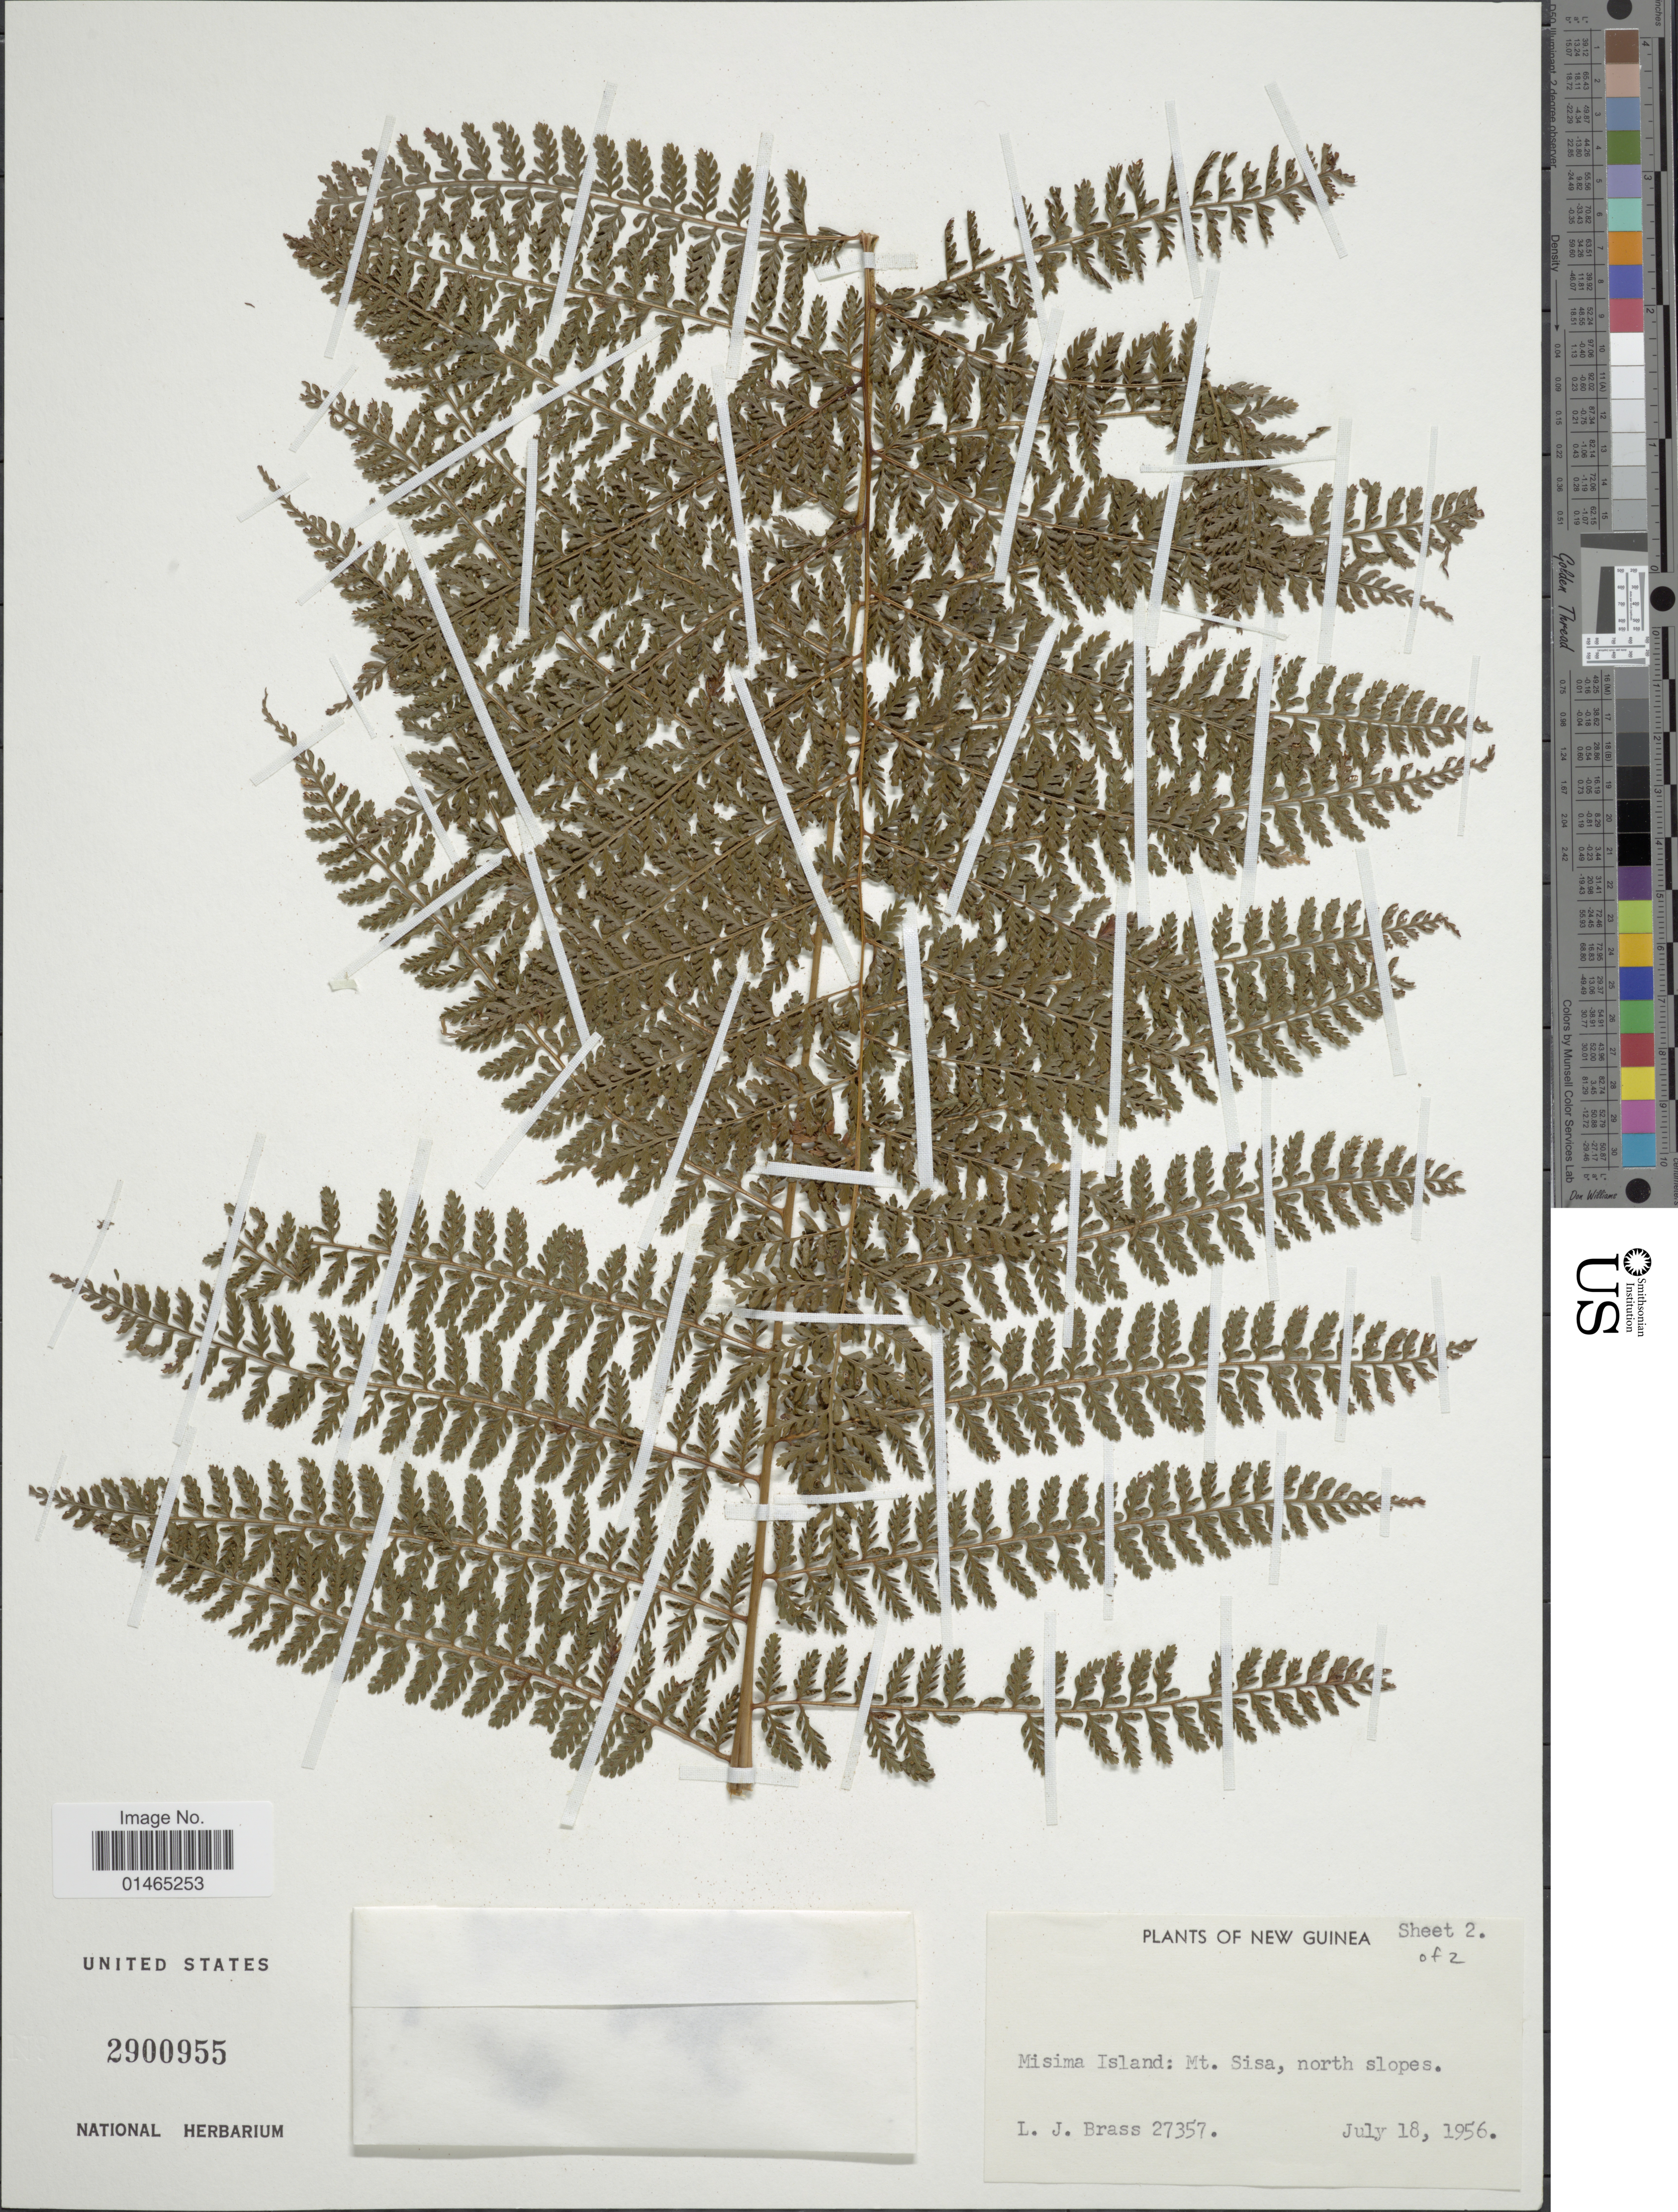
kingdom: Plantae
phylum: Tracheophyta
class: Polypodiopsida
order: Polypodiales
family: Dennstaedtiaceae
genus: Dennstaedtia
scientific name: Dennstaedtia sp.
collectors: L. J. Brass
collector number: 27357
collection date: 1956-07-18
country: Papua New Guinea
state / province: Milne Bay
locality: New Guinea. Misima Island: Mt. Sisa, north slopes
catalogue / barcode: US 2900955